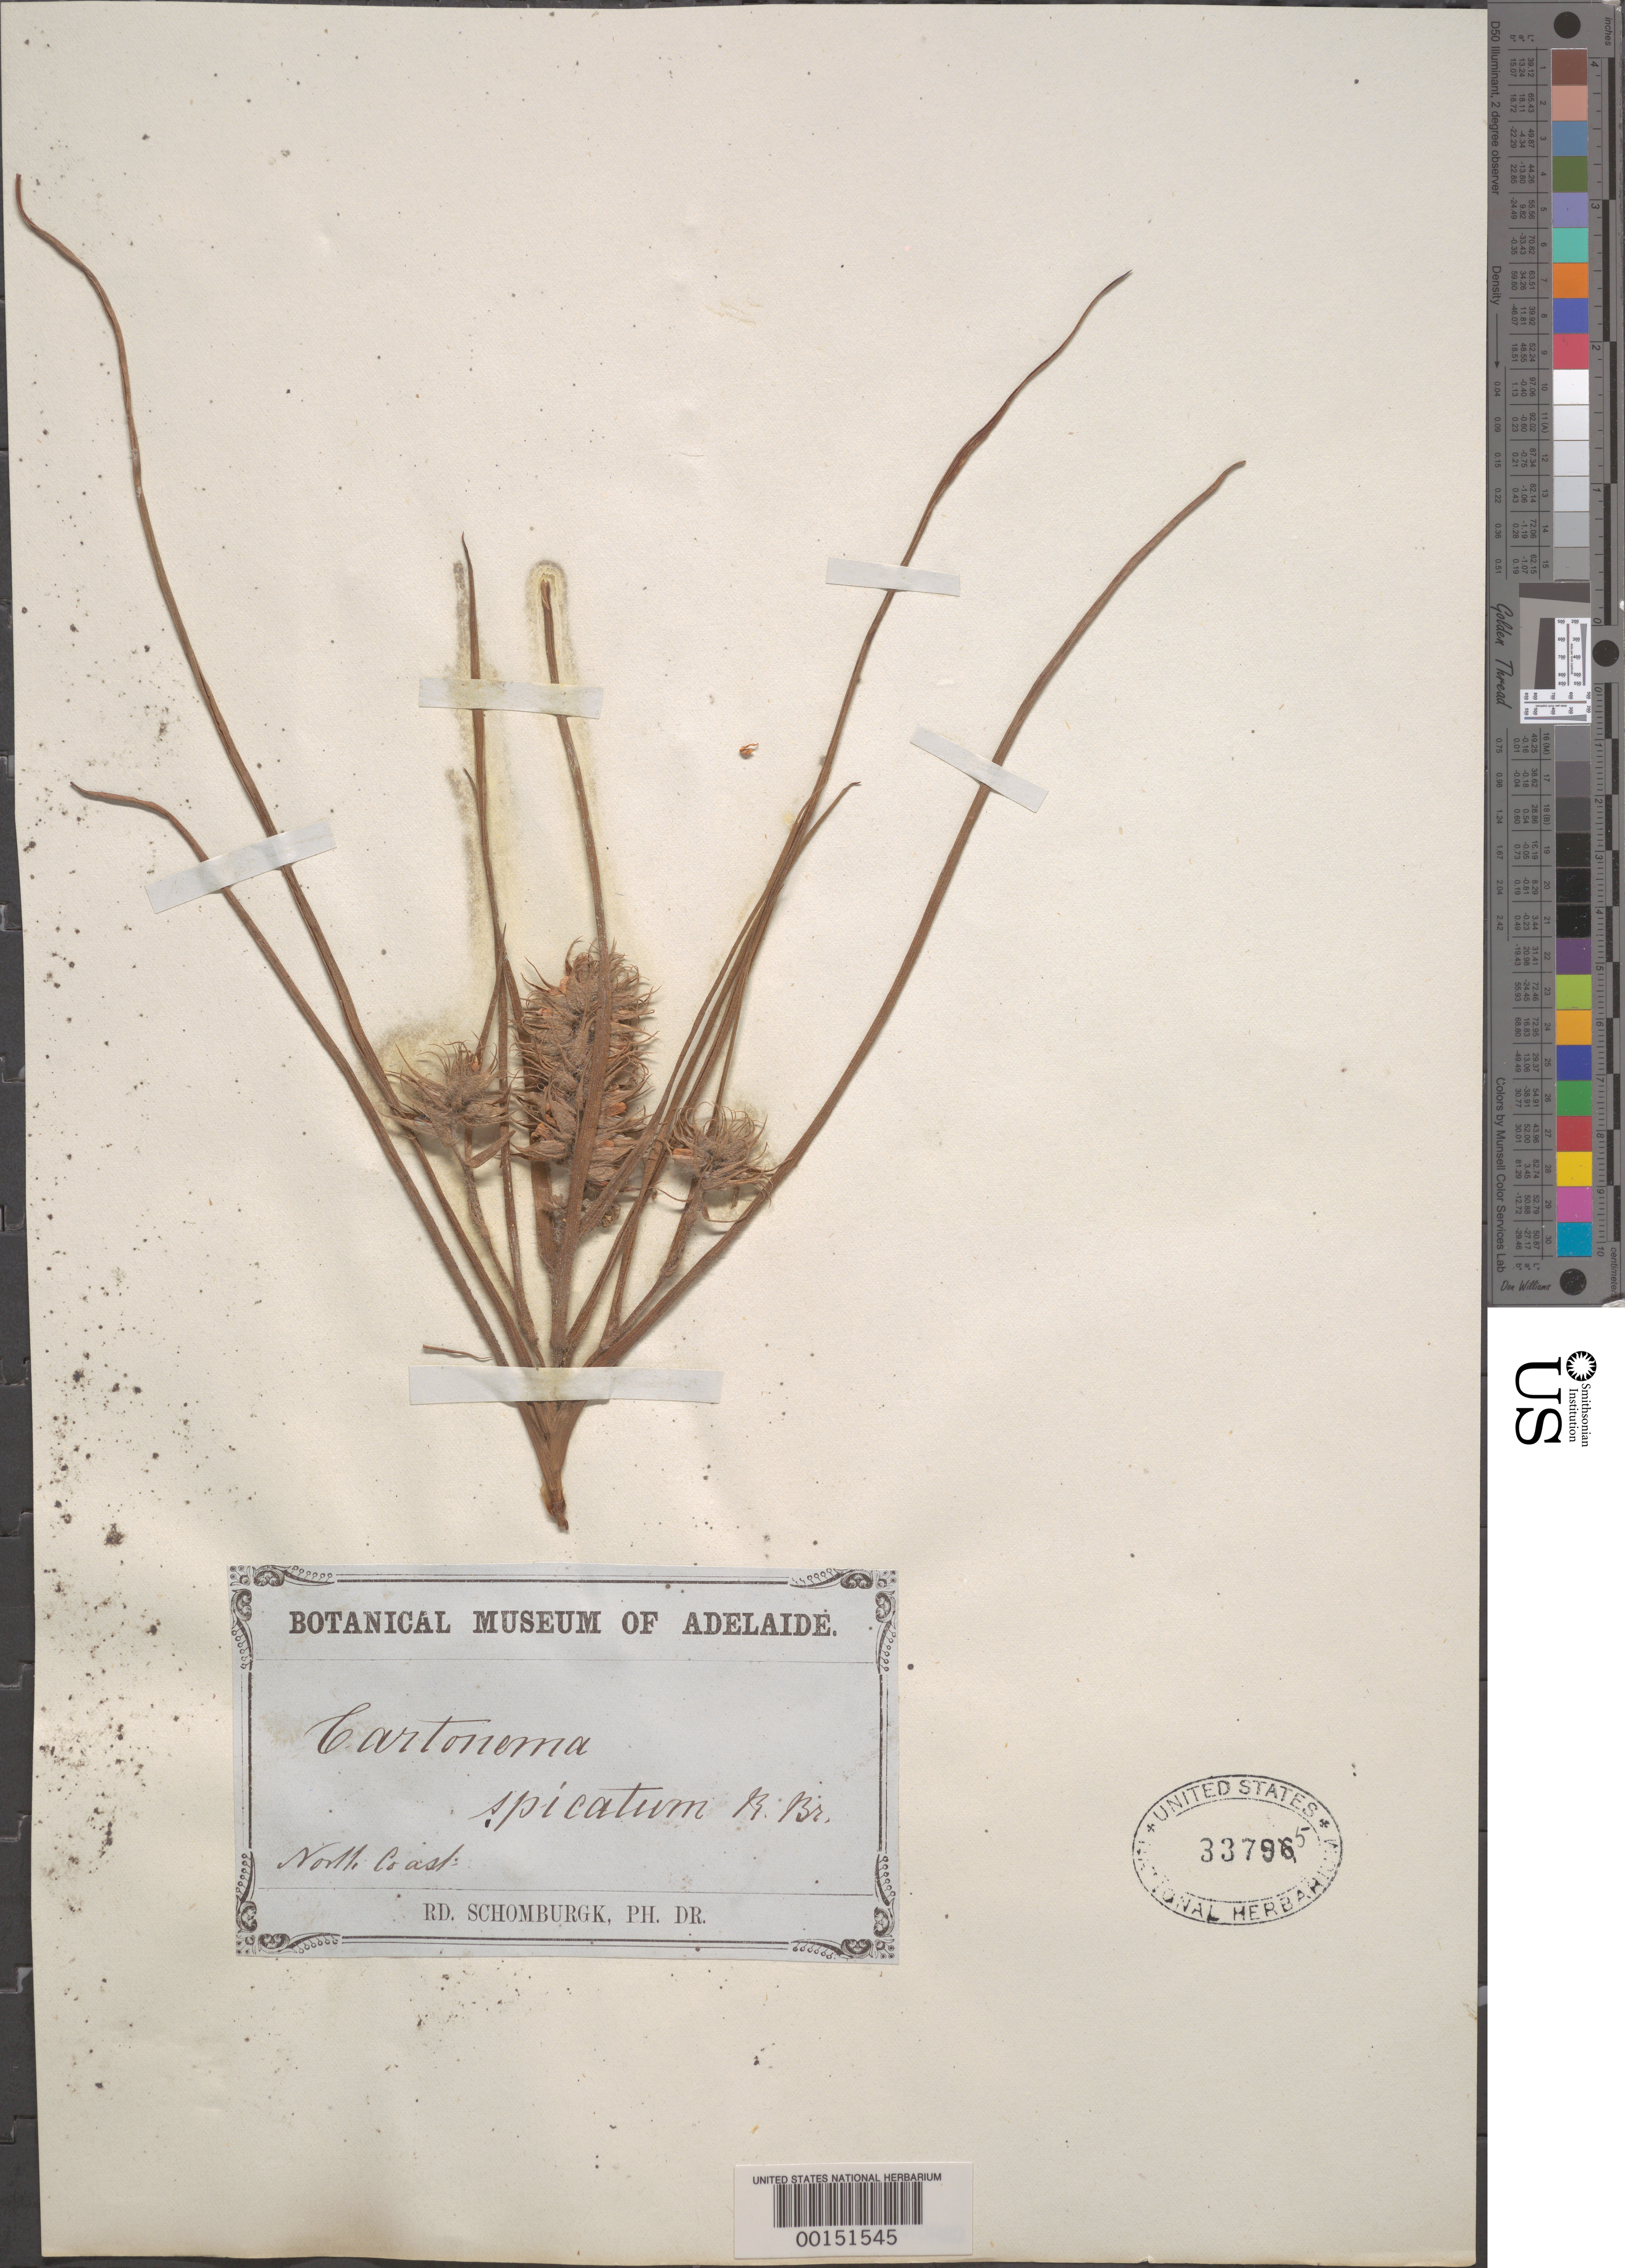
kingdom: Plantae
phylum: Tracheophyta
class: Liliopsida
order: Commelinales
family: Commelinaceae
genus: Cartonema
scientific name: Cartonema spicatum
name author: R. Br.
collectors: M. R. Schomburgk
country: Australia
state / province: Northern Territory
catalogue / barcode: US 33795